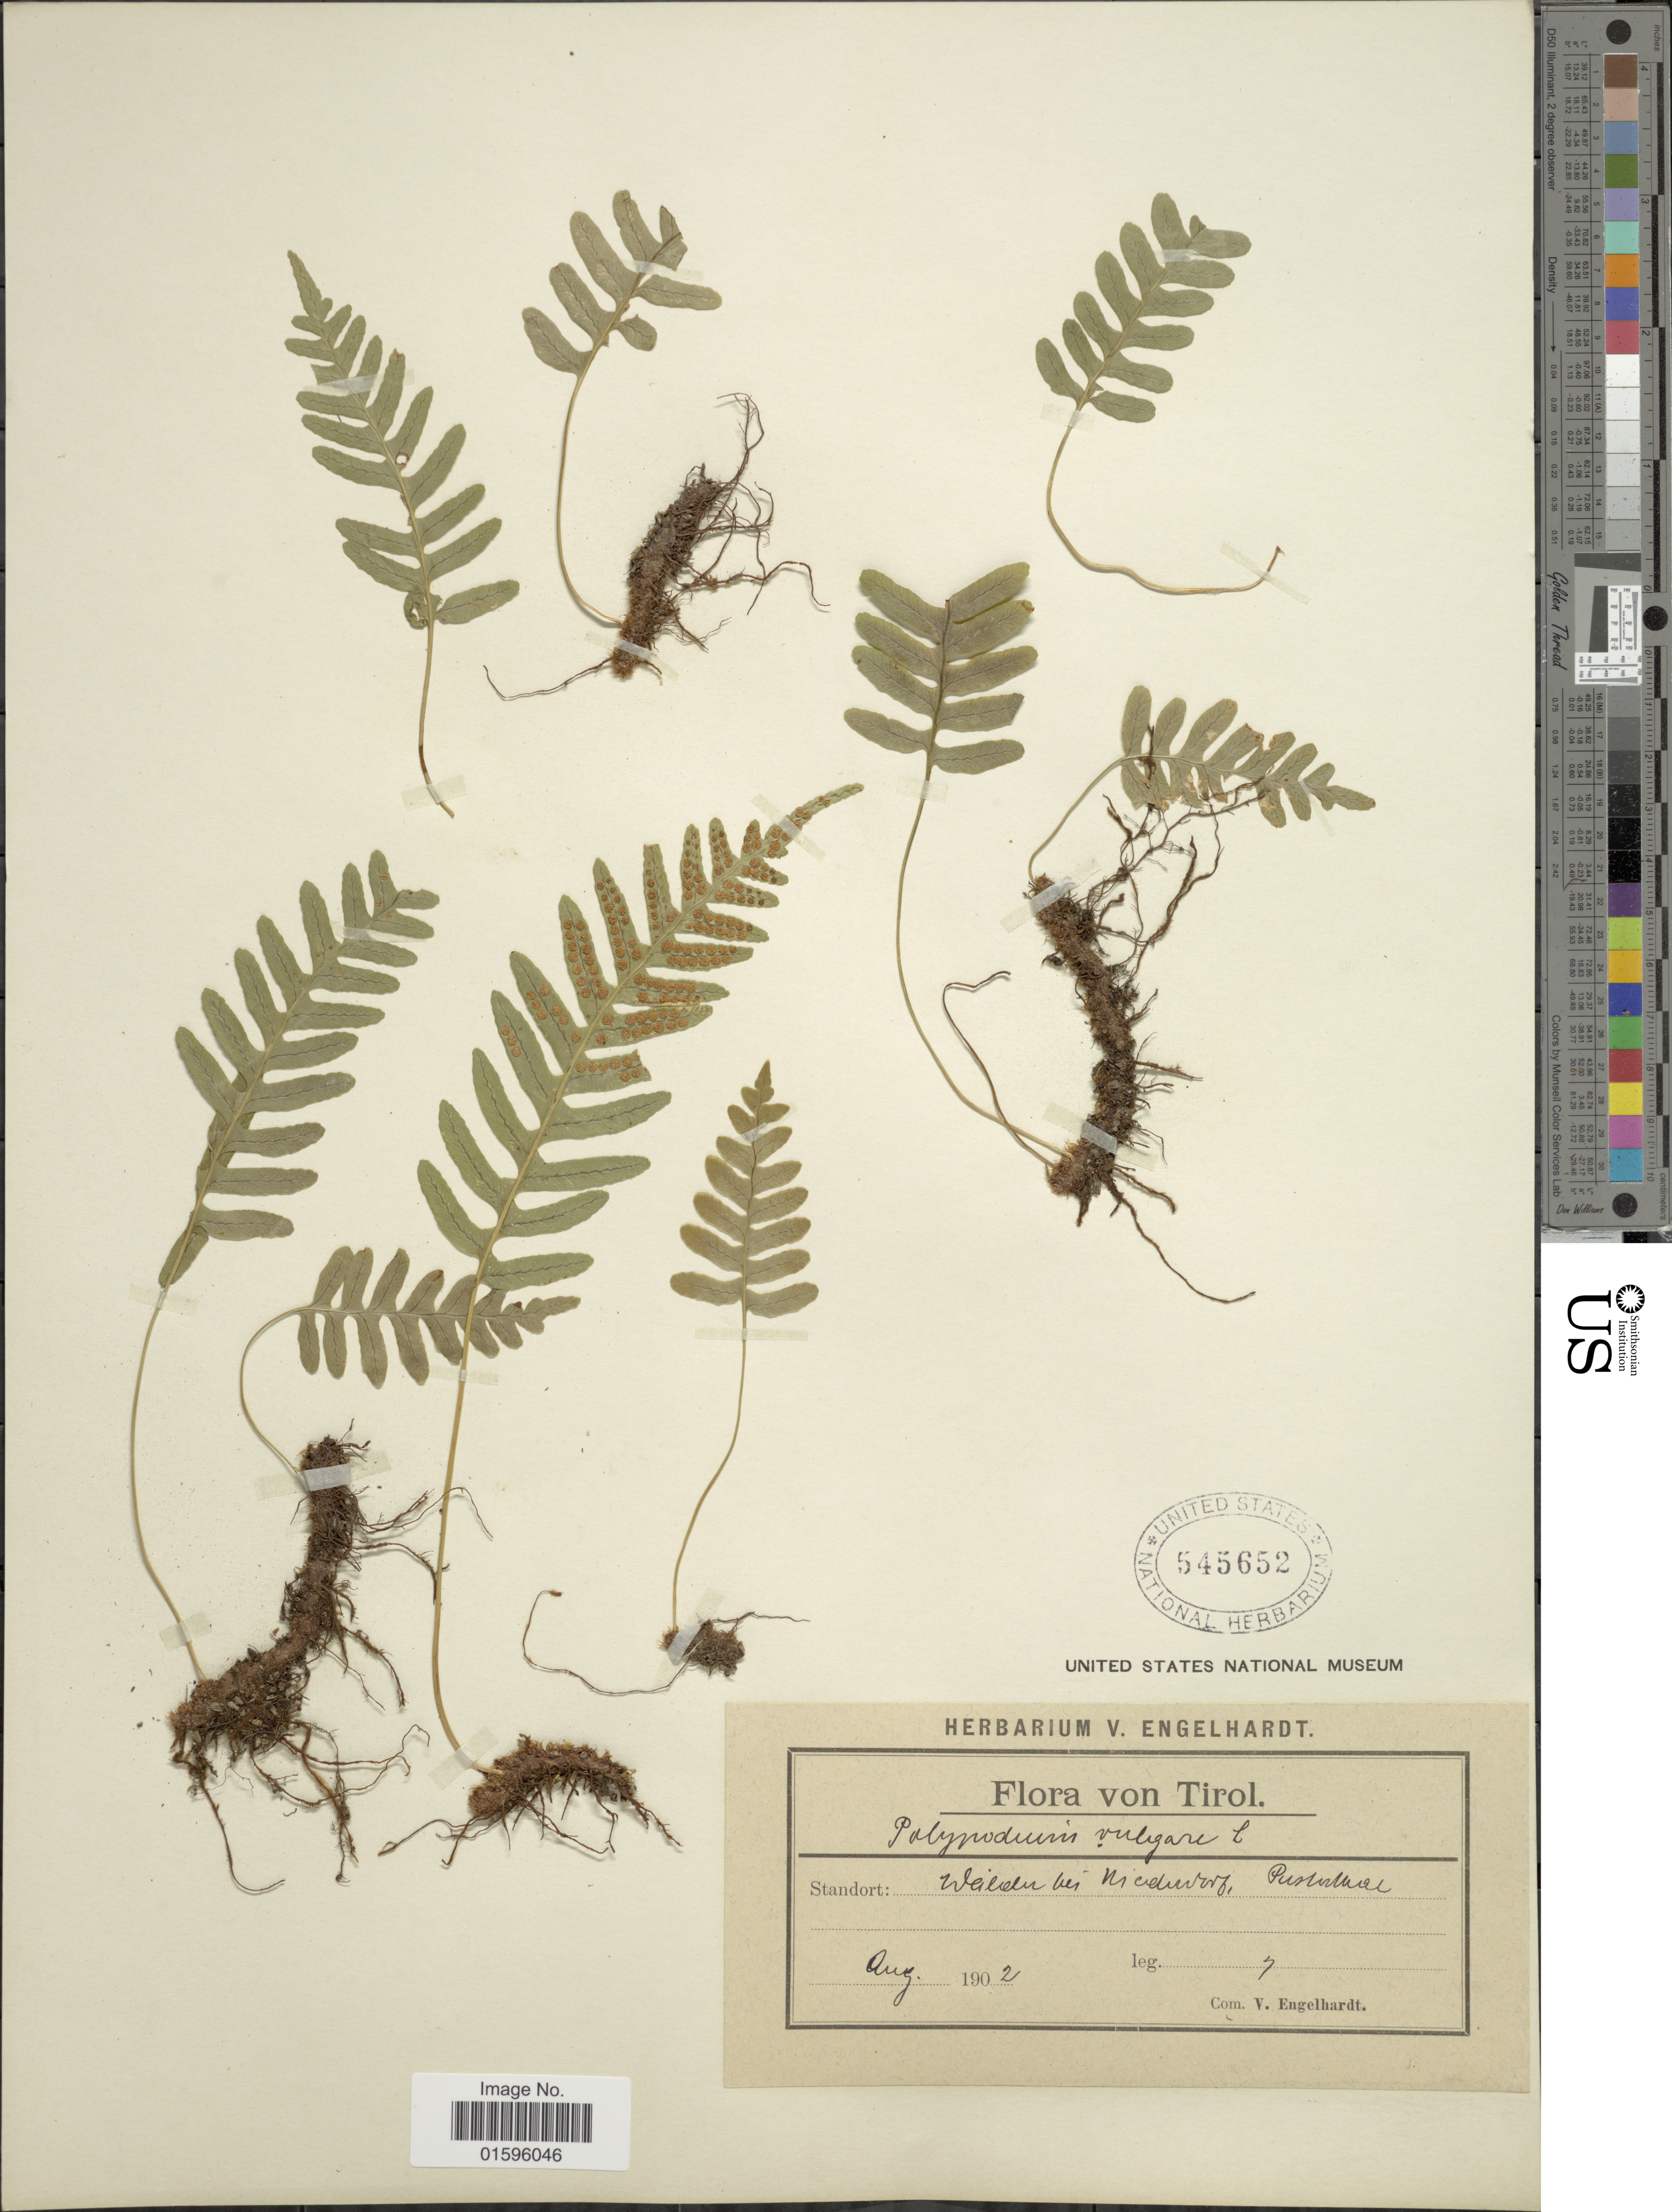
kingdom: Plantae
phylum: Tracheophyta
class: Polypodiopsida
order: Polypodiales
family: Polypodiaceae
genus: Polypodium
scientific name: Polypodium vulgare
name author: L.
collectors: V. Engelhardt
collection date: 1902-08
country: Austria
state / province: Tirol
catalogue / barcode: US 545652